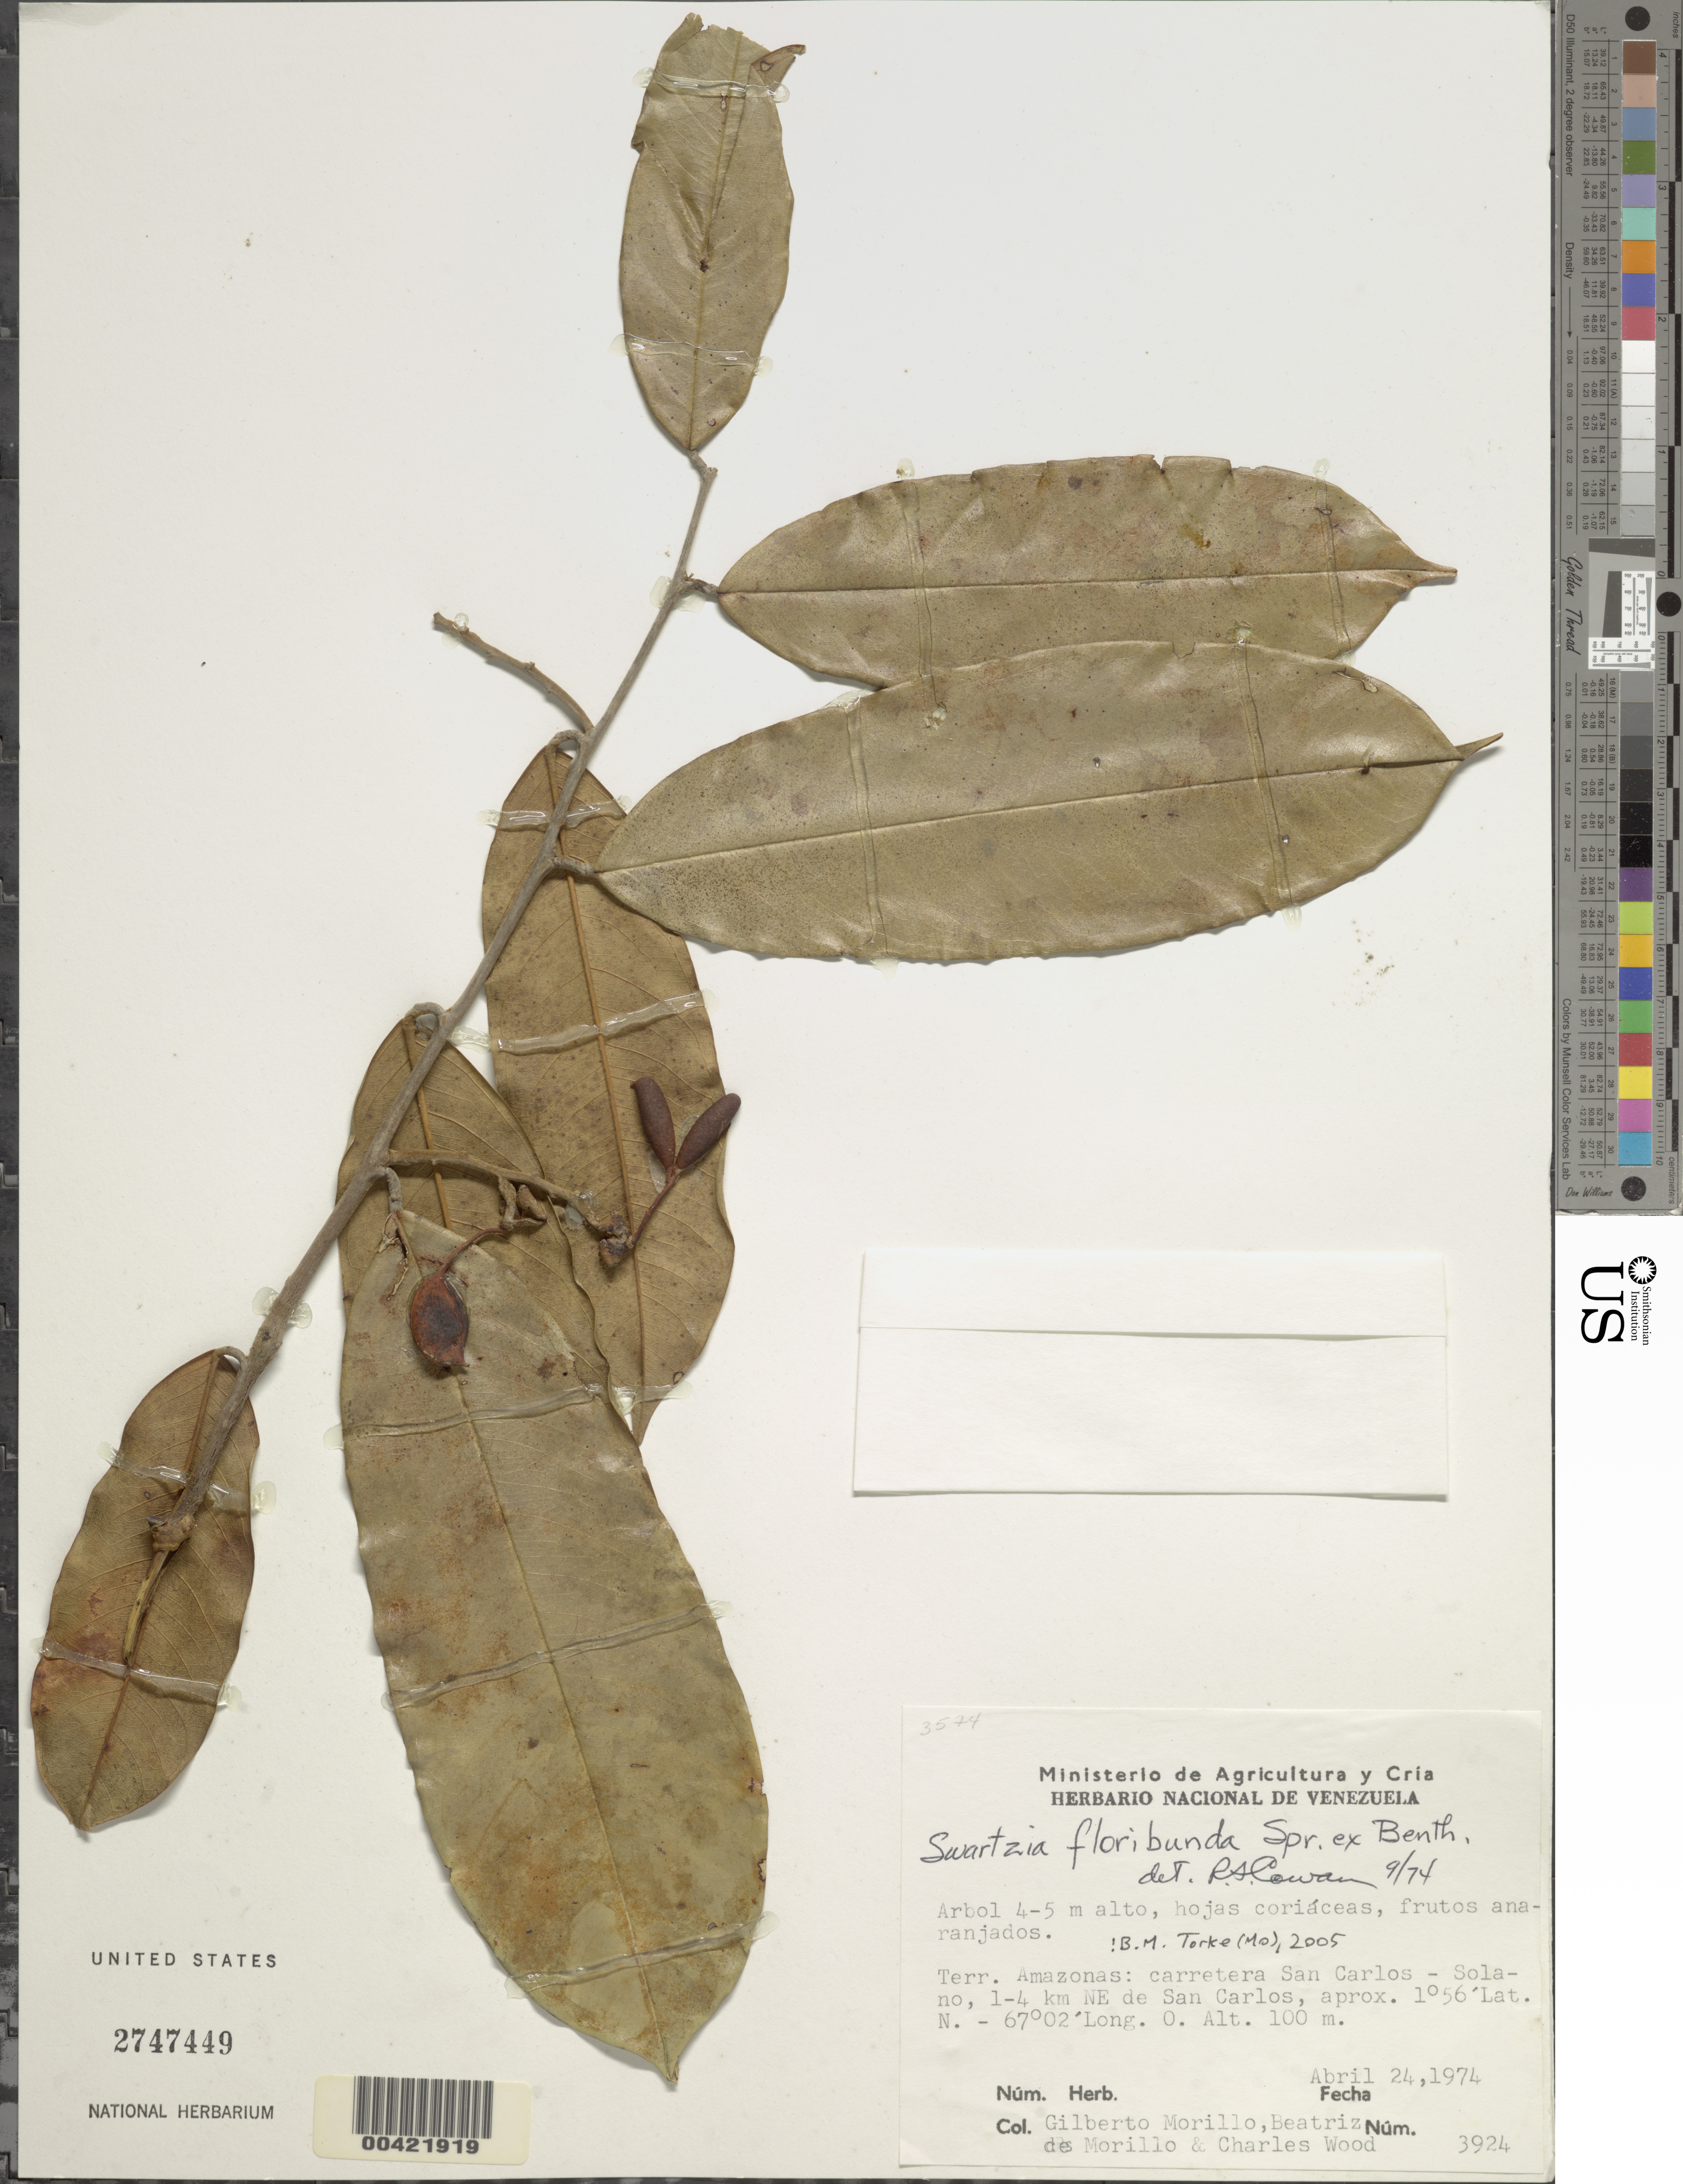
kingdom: Plantae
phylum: Tracheophyta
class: Magnoliopsida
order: Fabales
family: Fabaceae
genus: Swartzia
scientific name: Swartzia floribunda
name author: Spruce ex Benth.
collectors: G. N. Morillo, B. Morillo & C. Wood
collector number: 3924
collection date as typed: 24 Apr 1974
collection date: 1974-04-24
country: Venezuela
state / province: Amazonas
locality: San carlos, 1-4 km ne of; carretera san carlos de rio negro - solano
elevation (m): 100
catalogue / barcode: US 2747449